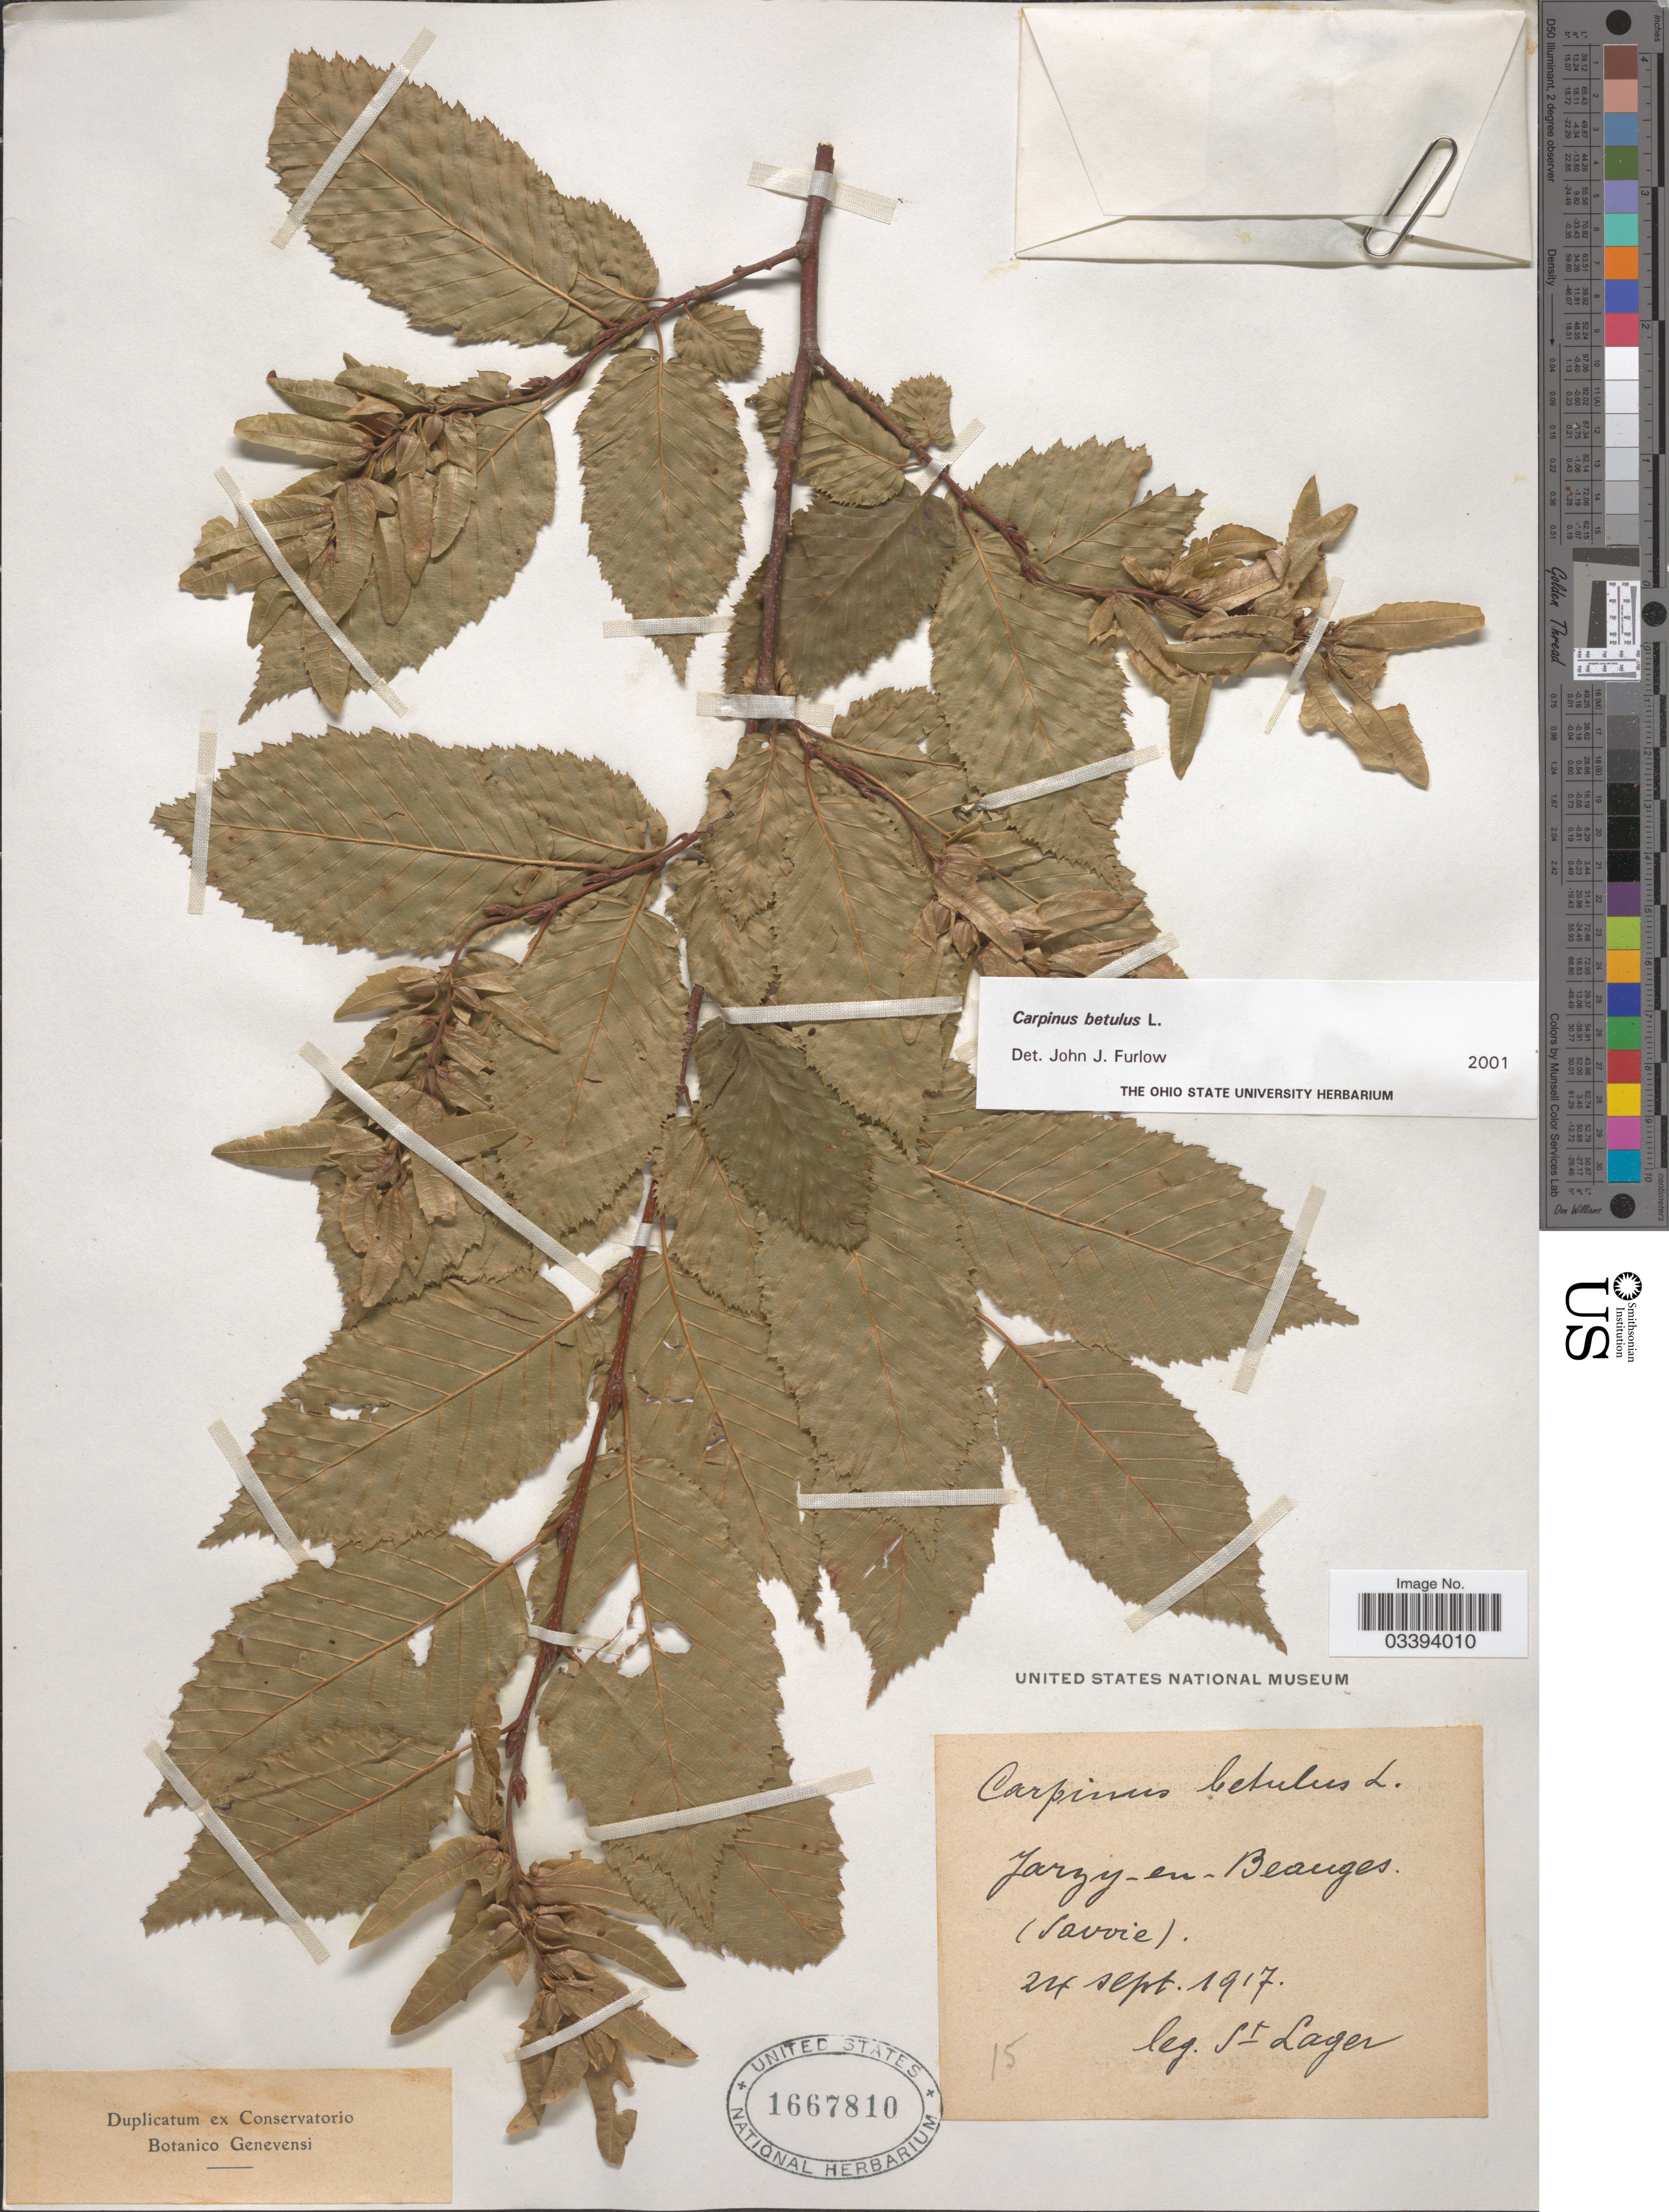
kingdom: Plantae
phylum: Tracheophyta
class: Magnoliopsida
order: Fagales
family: Betulaceae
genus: Carpinus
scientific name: Carpinus betulus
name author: L.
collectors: -. St. Lager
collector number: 15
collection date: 1917-09-24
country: France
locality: Jarzy-en-Beauges. (Savoie).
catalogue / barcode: US 1667810